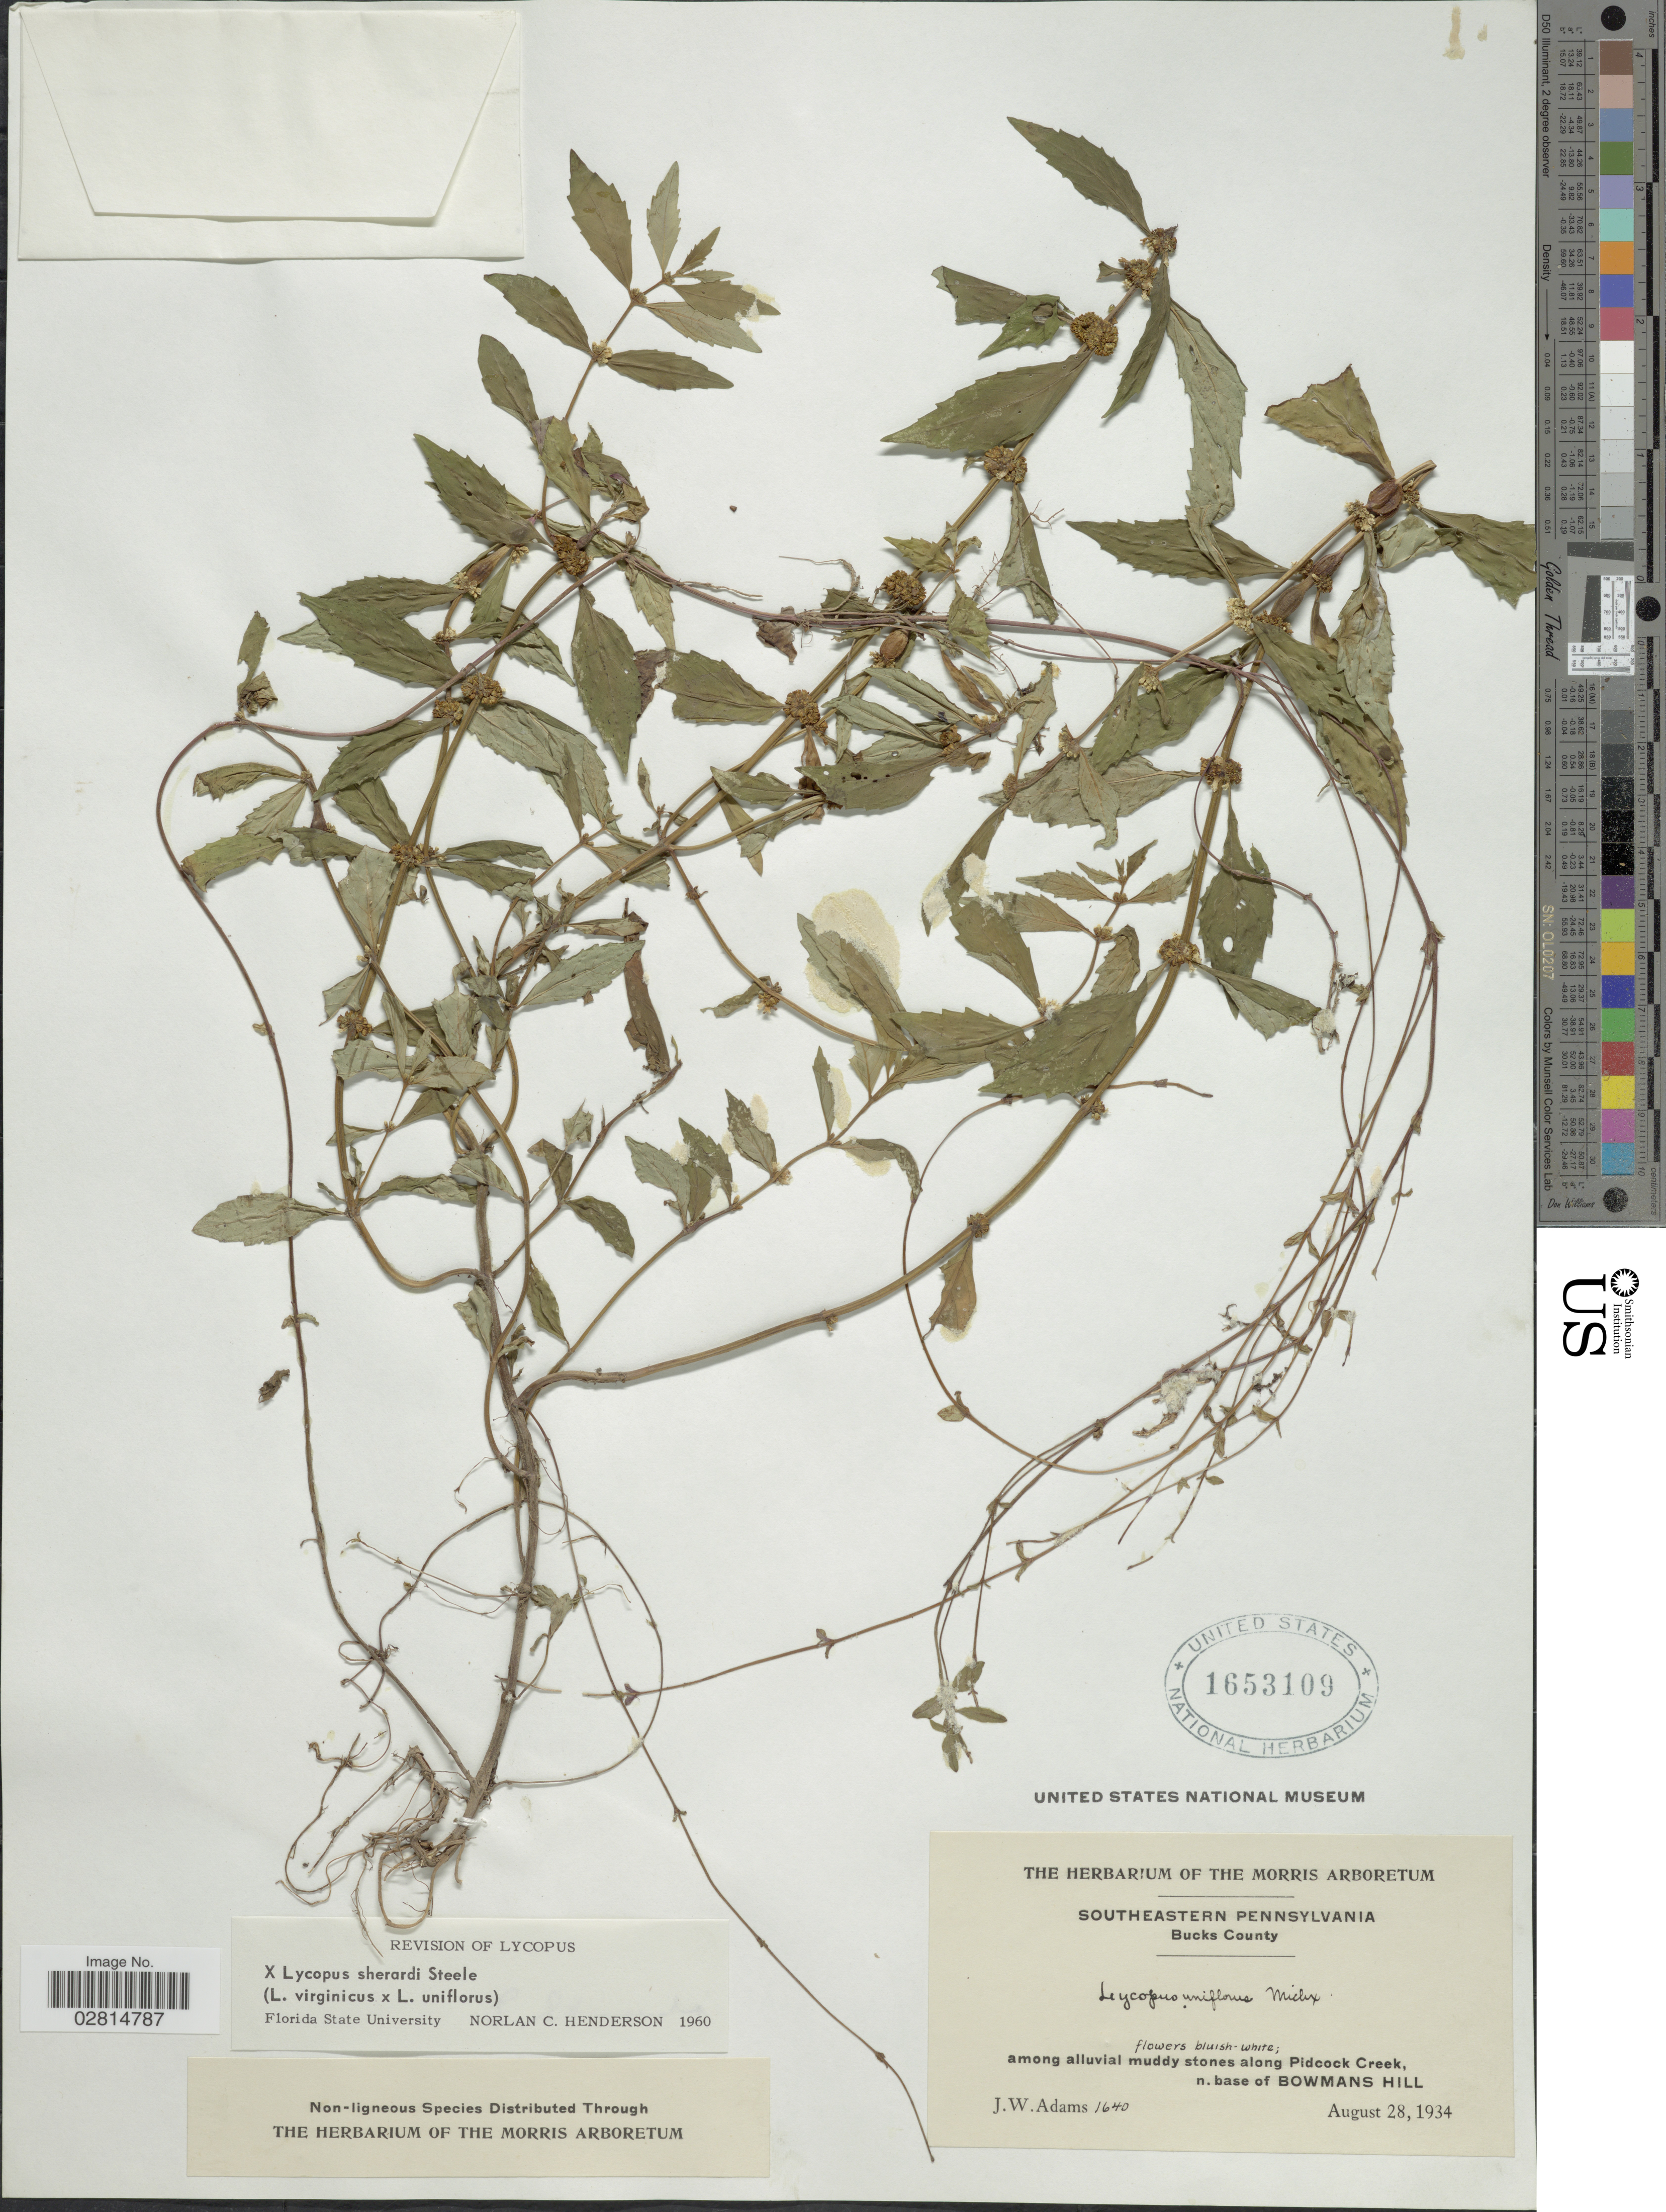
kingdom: Plantae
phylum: Tracheophyta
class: Magnoliopsida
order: Lamiales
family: Lamiaceae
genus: Lycopus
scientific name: Lycopus x sherardii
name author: E.S. Steele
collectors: J. Adams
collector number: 1640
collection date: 1934-08-28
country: United States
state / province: Pennsylvania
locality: Southeastern Pennsylvania. Bucks County. Among alluvial muddy stones along Pidcock Creek, n. base of Bowmans Hill.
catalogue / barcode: US 1653109